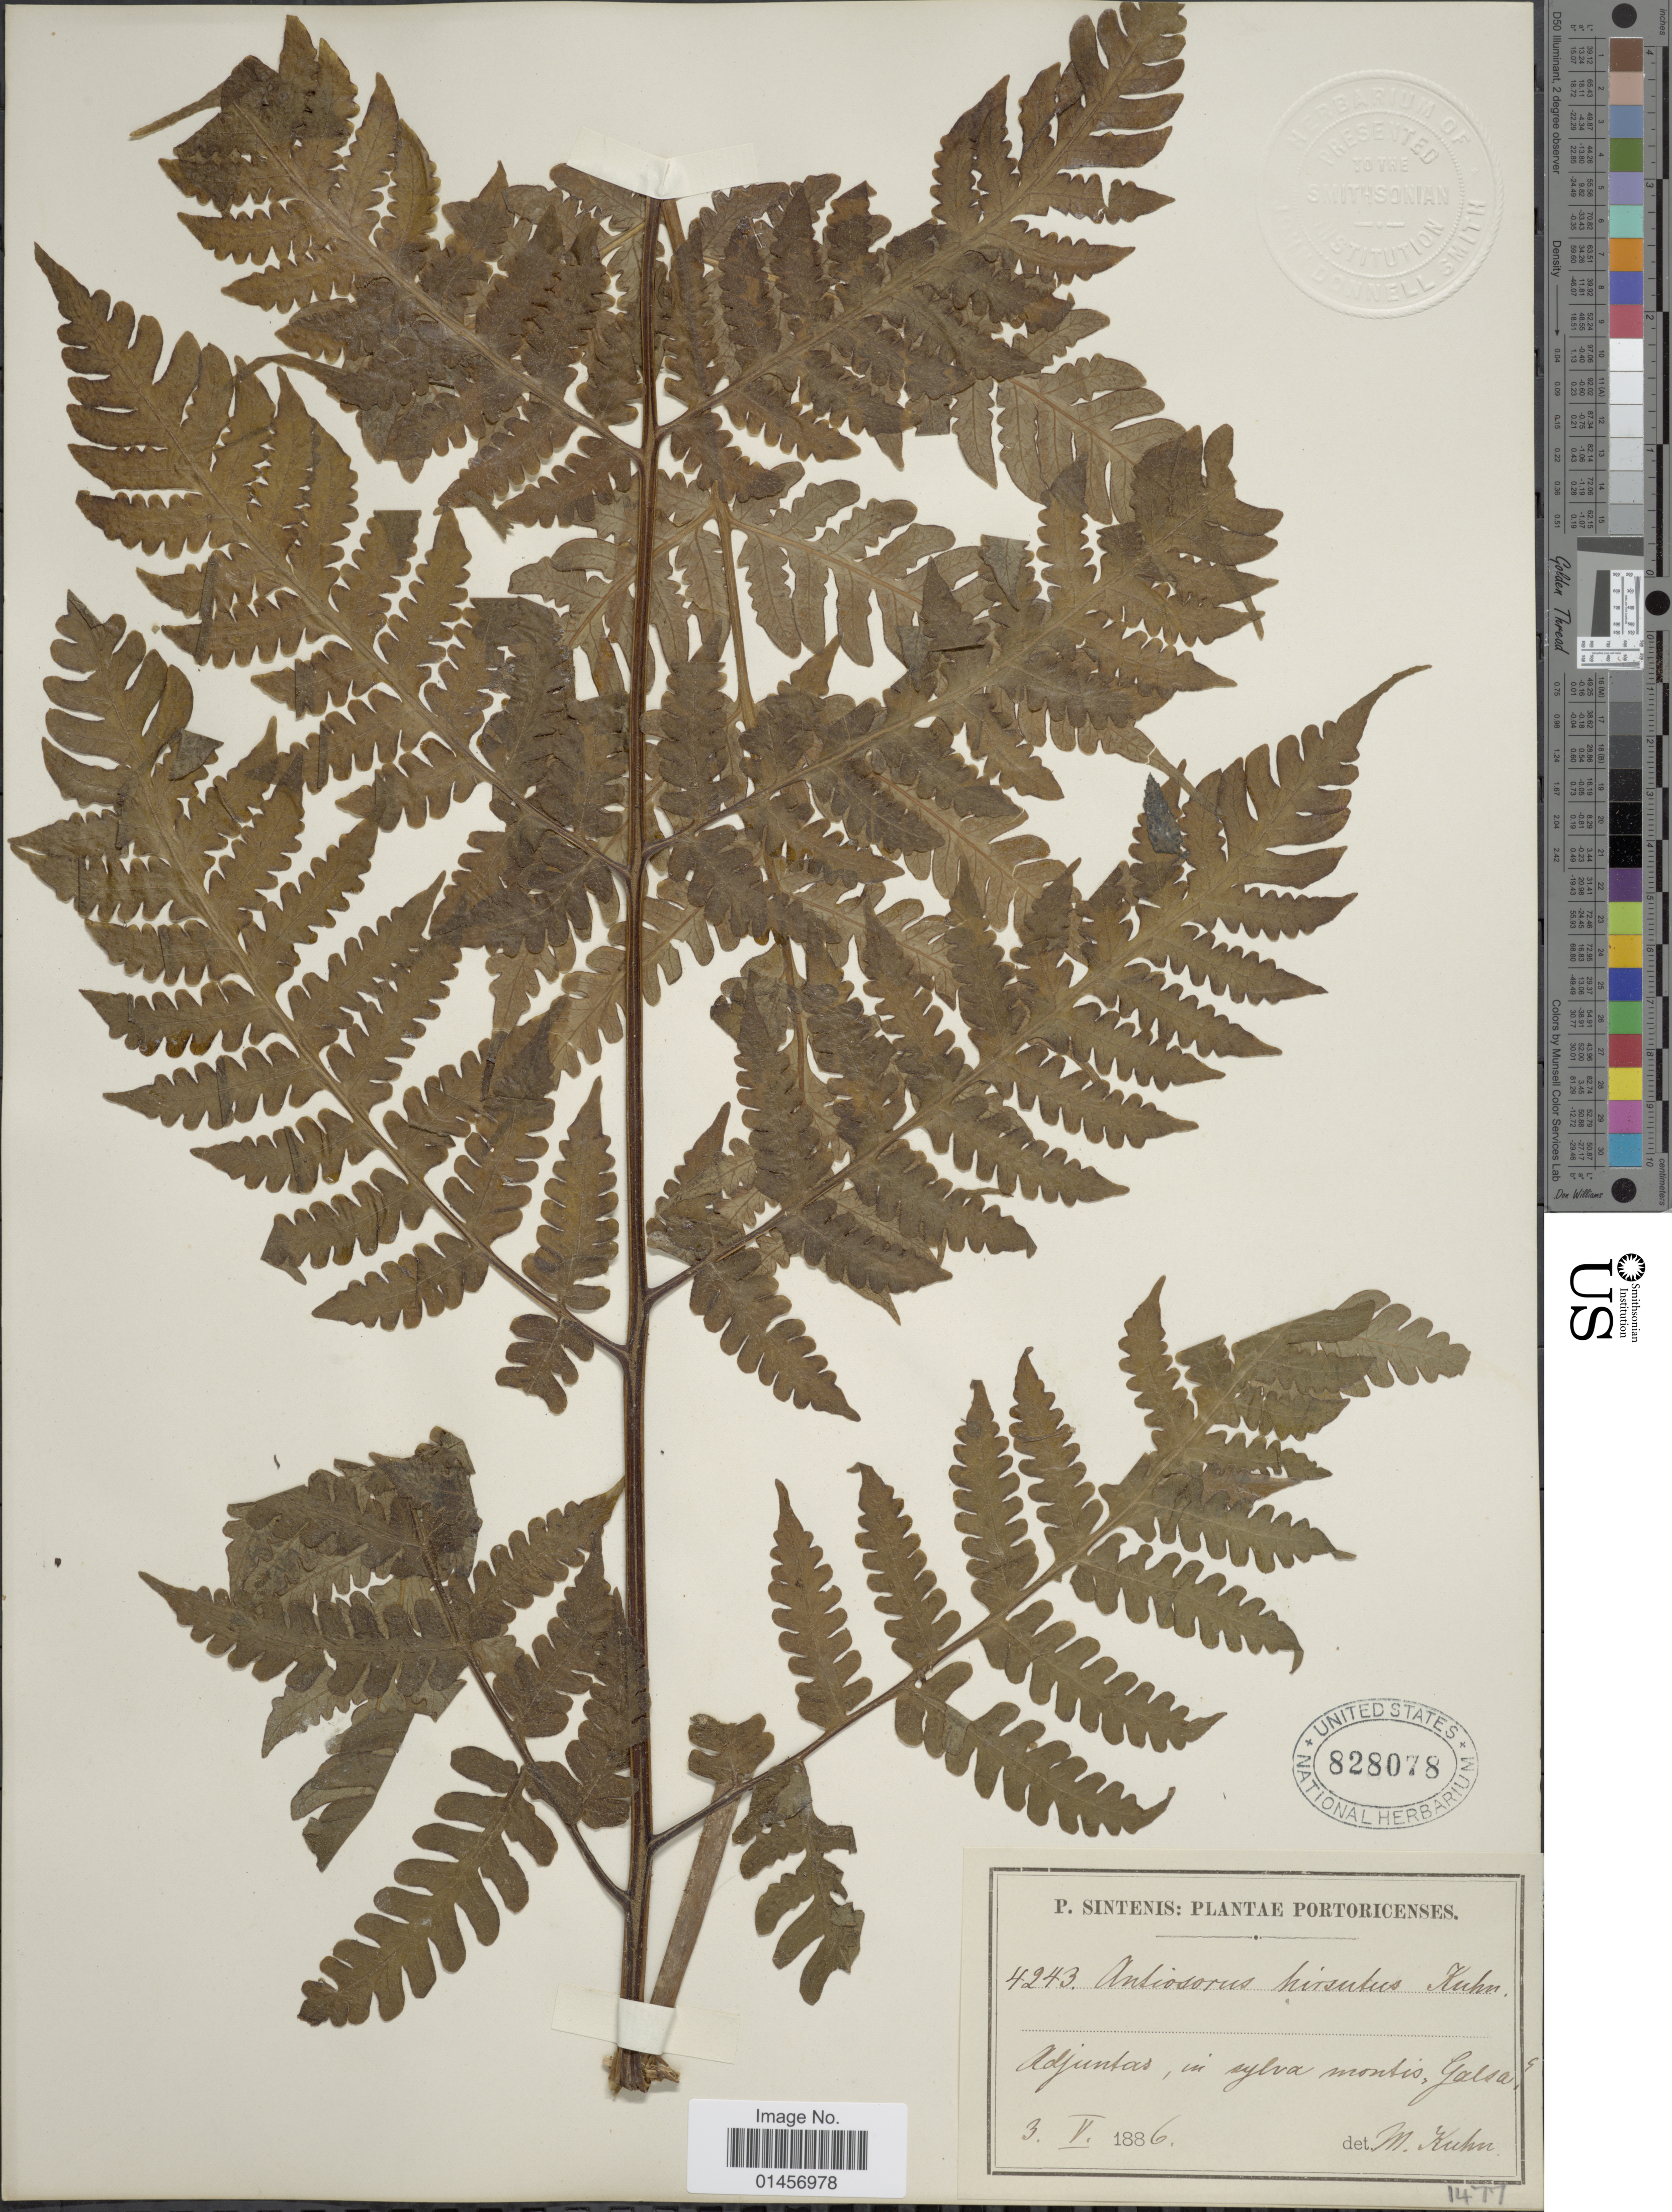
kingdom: Plantae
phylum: Tracheophyta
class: Polypodiopsida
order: Polypodiales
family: Lonchitidaceae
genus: Lonchitis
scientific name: Lonchitis hirsuta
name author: L.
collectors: P. Sintenis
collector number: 4243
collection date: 1886-05-03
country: Puerto Rico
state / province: Adjuntas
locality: Adjuntas, in sylva montis, Galsa.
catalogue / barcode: US 828078